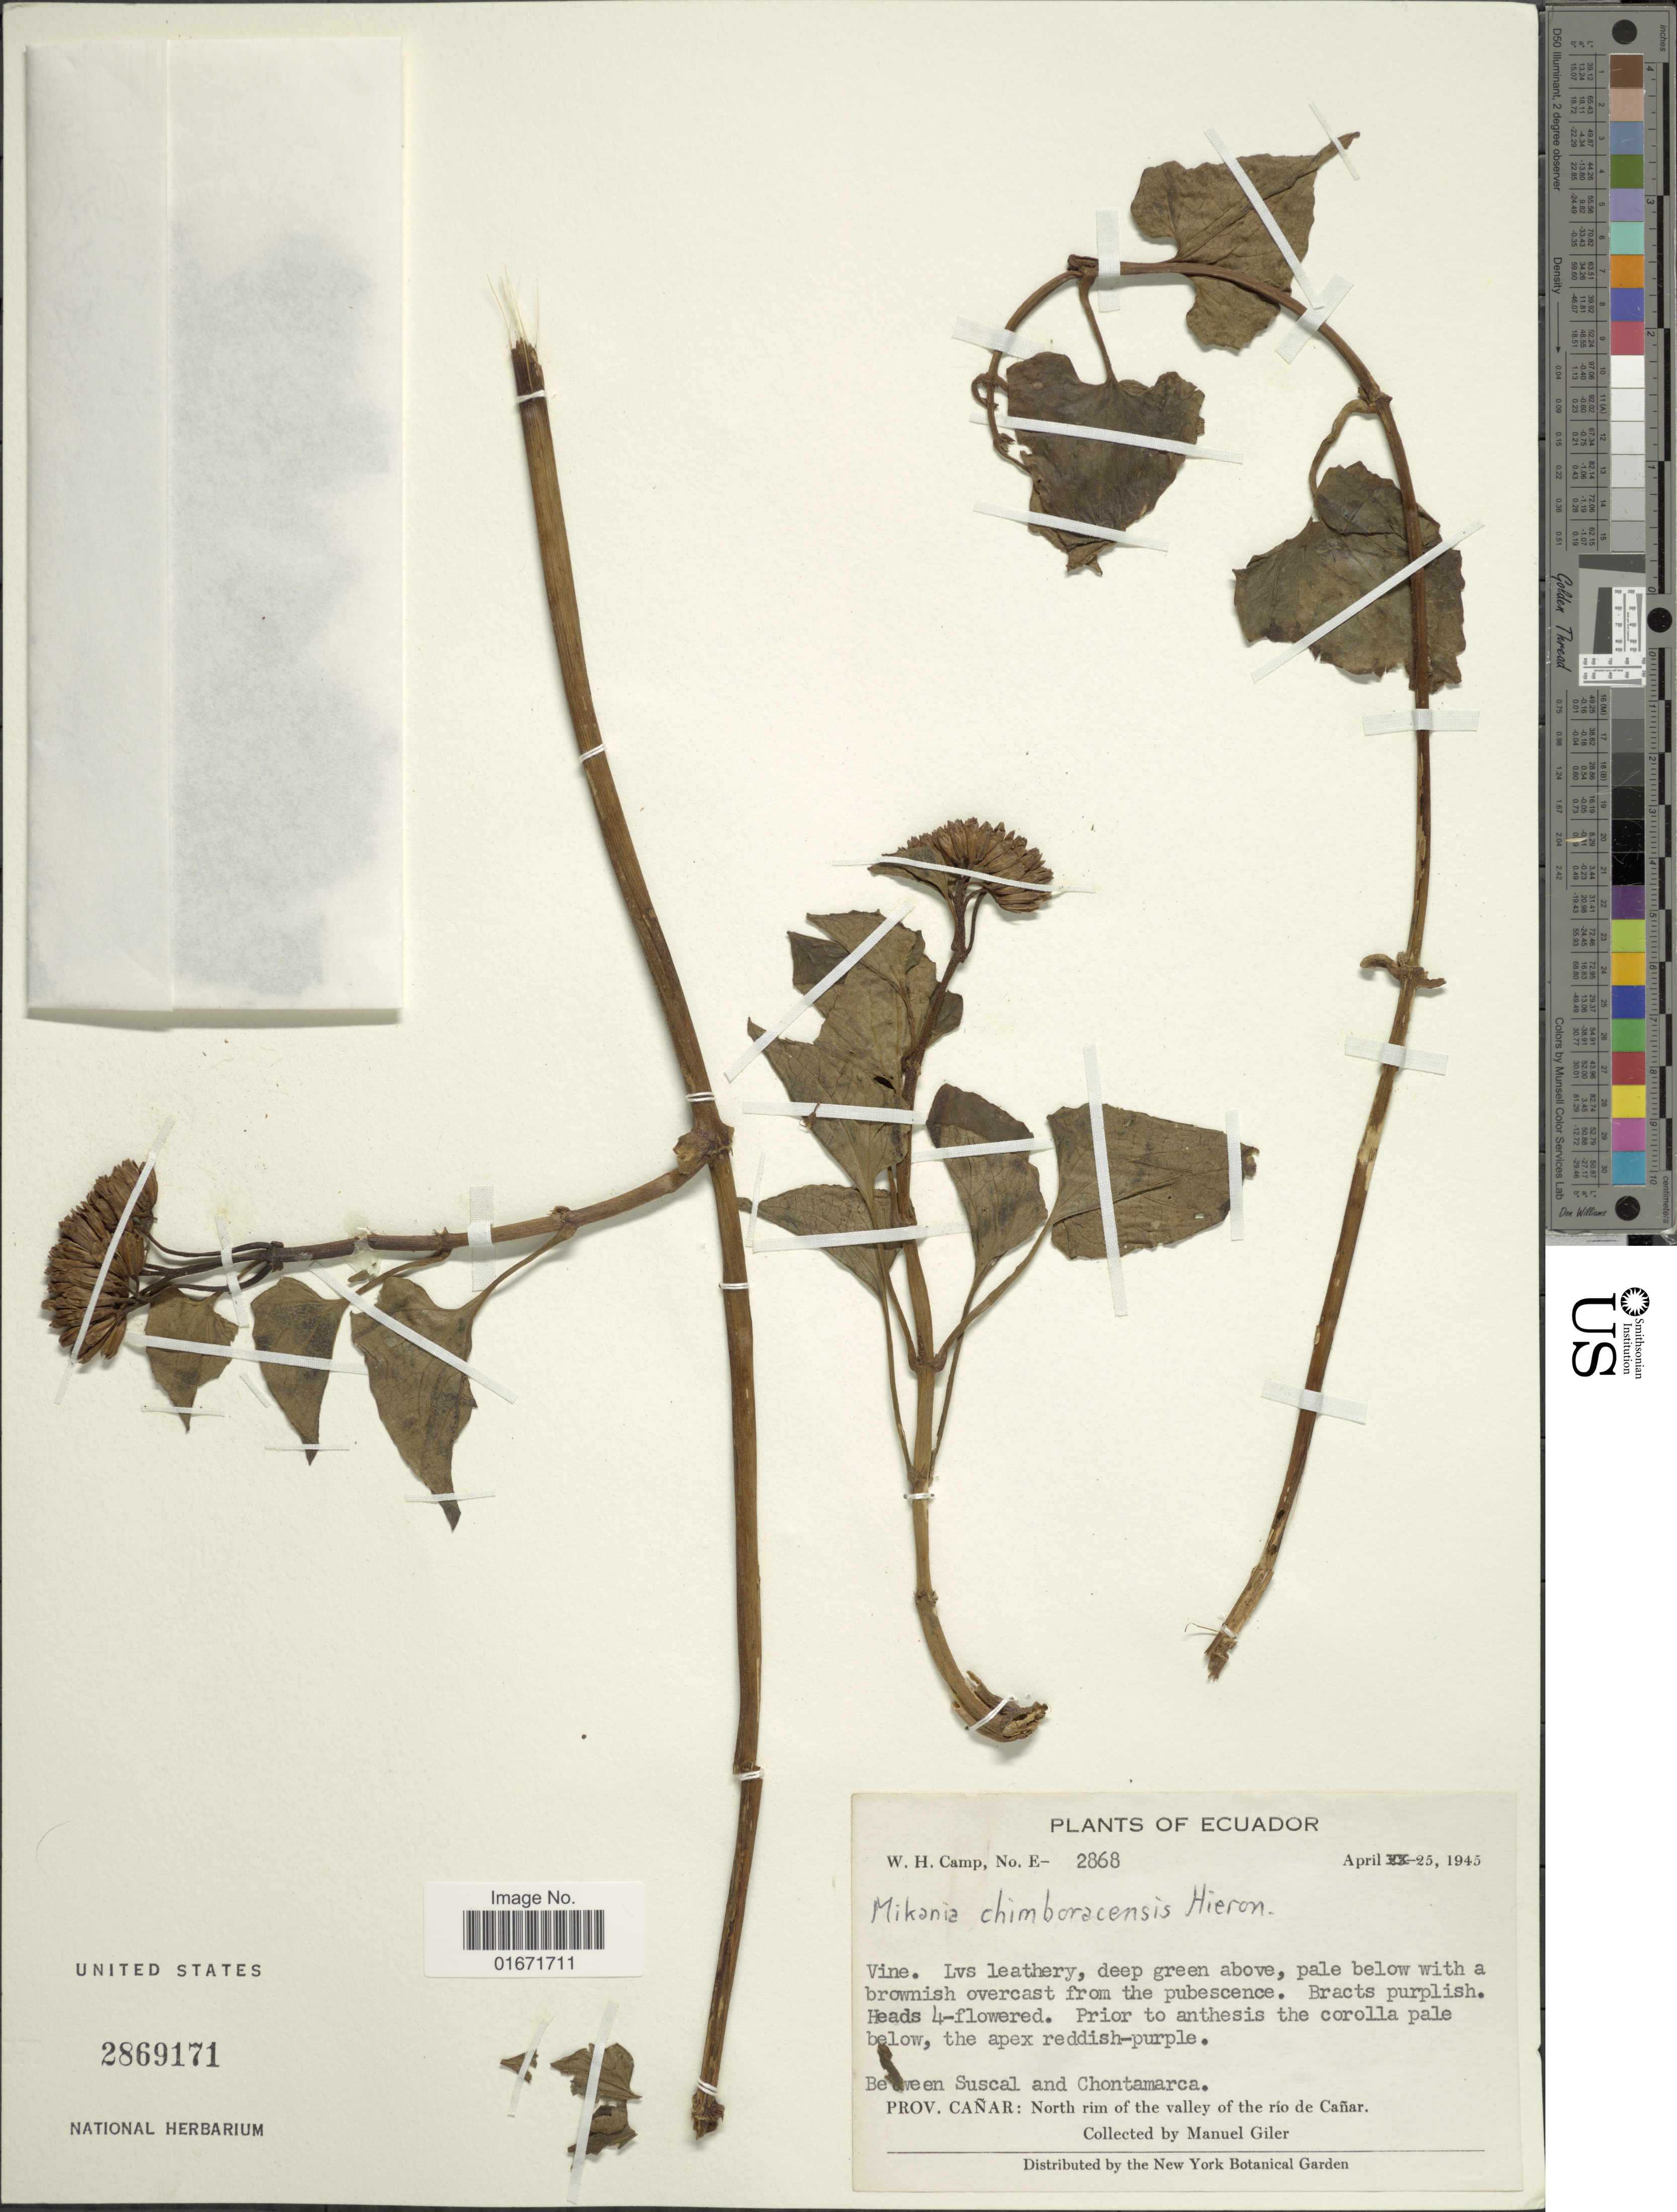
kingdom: Plantae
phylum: Tracheophyta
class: Magnoliopsida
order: Asterales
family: Asteraceae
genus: Mikania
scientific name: Mikania chimborazensis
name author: Hieron. in Sodiro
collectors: M. Gíler & W. H. Camp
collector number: E-2868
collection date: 1945-04-25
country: Ecuador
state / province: Cañar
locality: Between Suscal and Chontamarca. Prov. Cañar: North rim of the valley of the rio de Cañar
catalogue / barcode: US 2869171